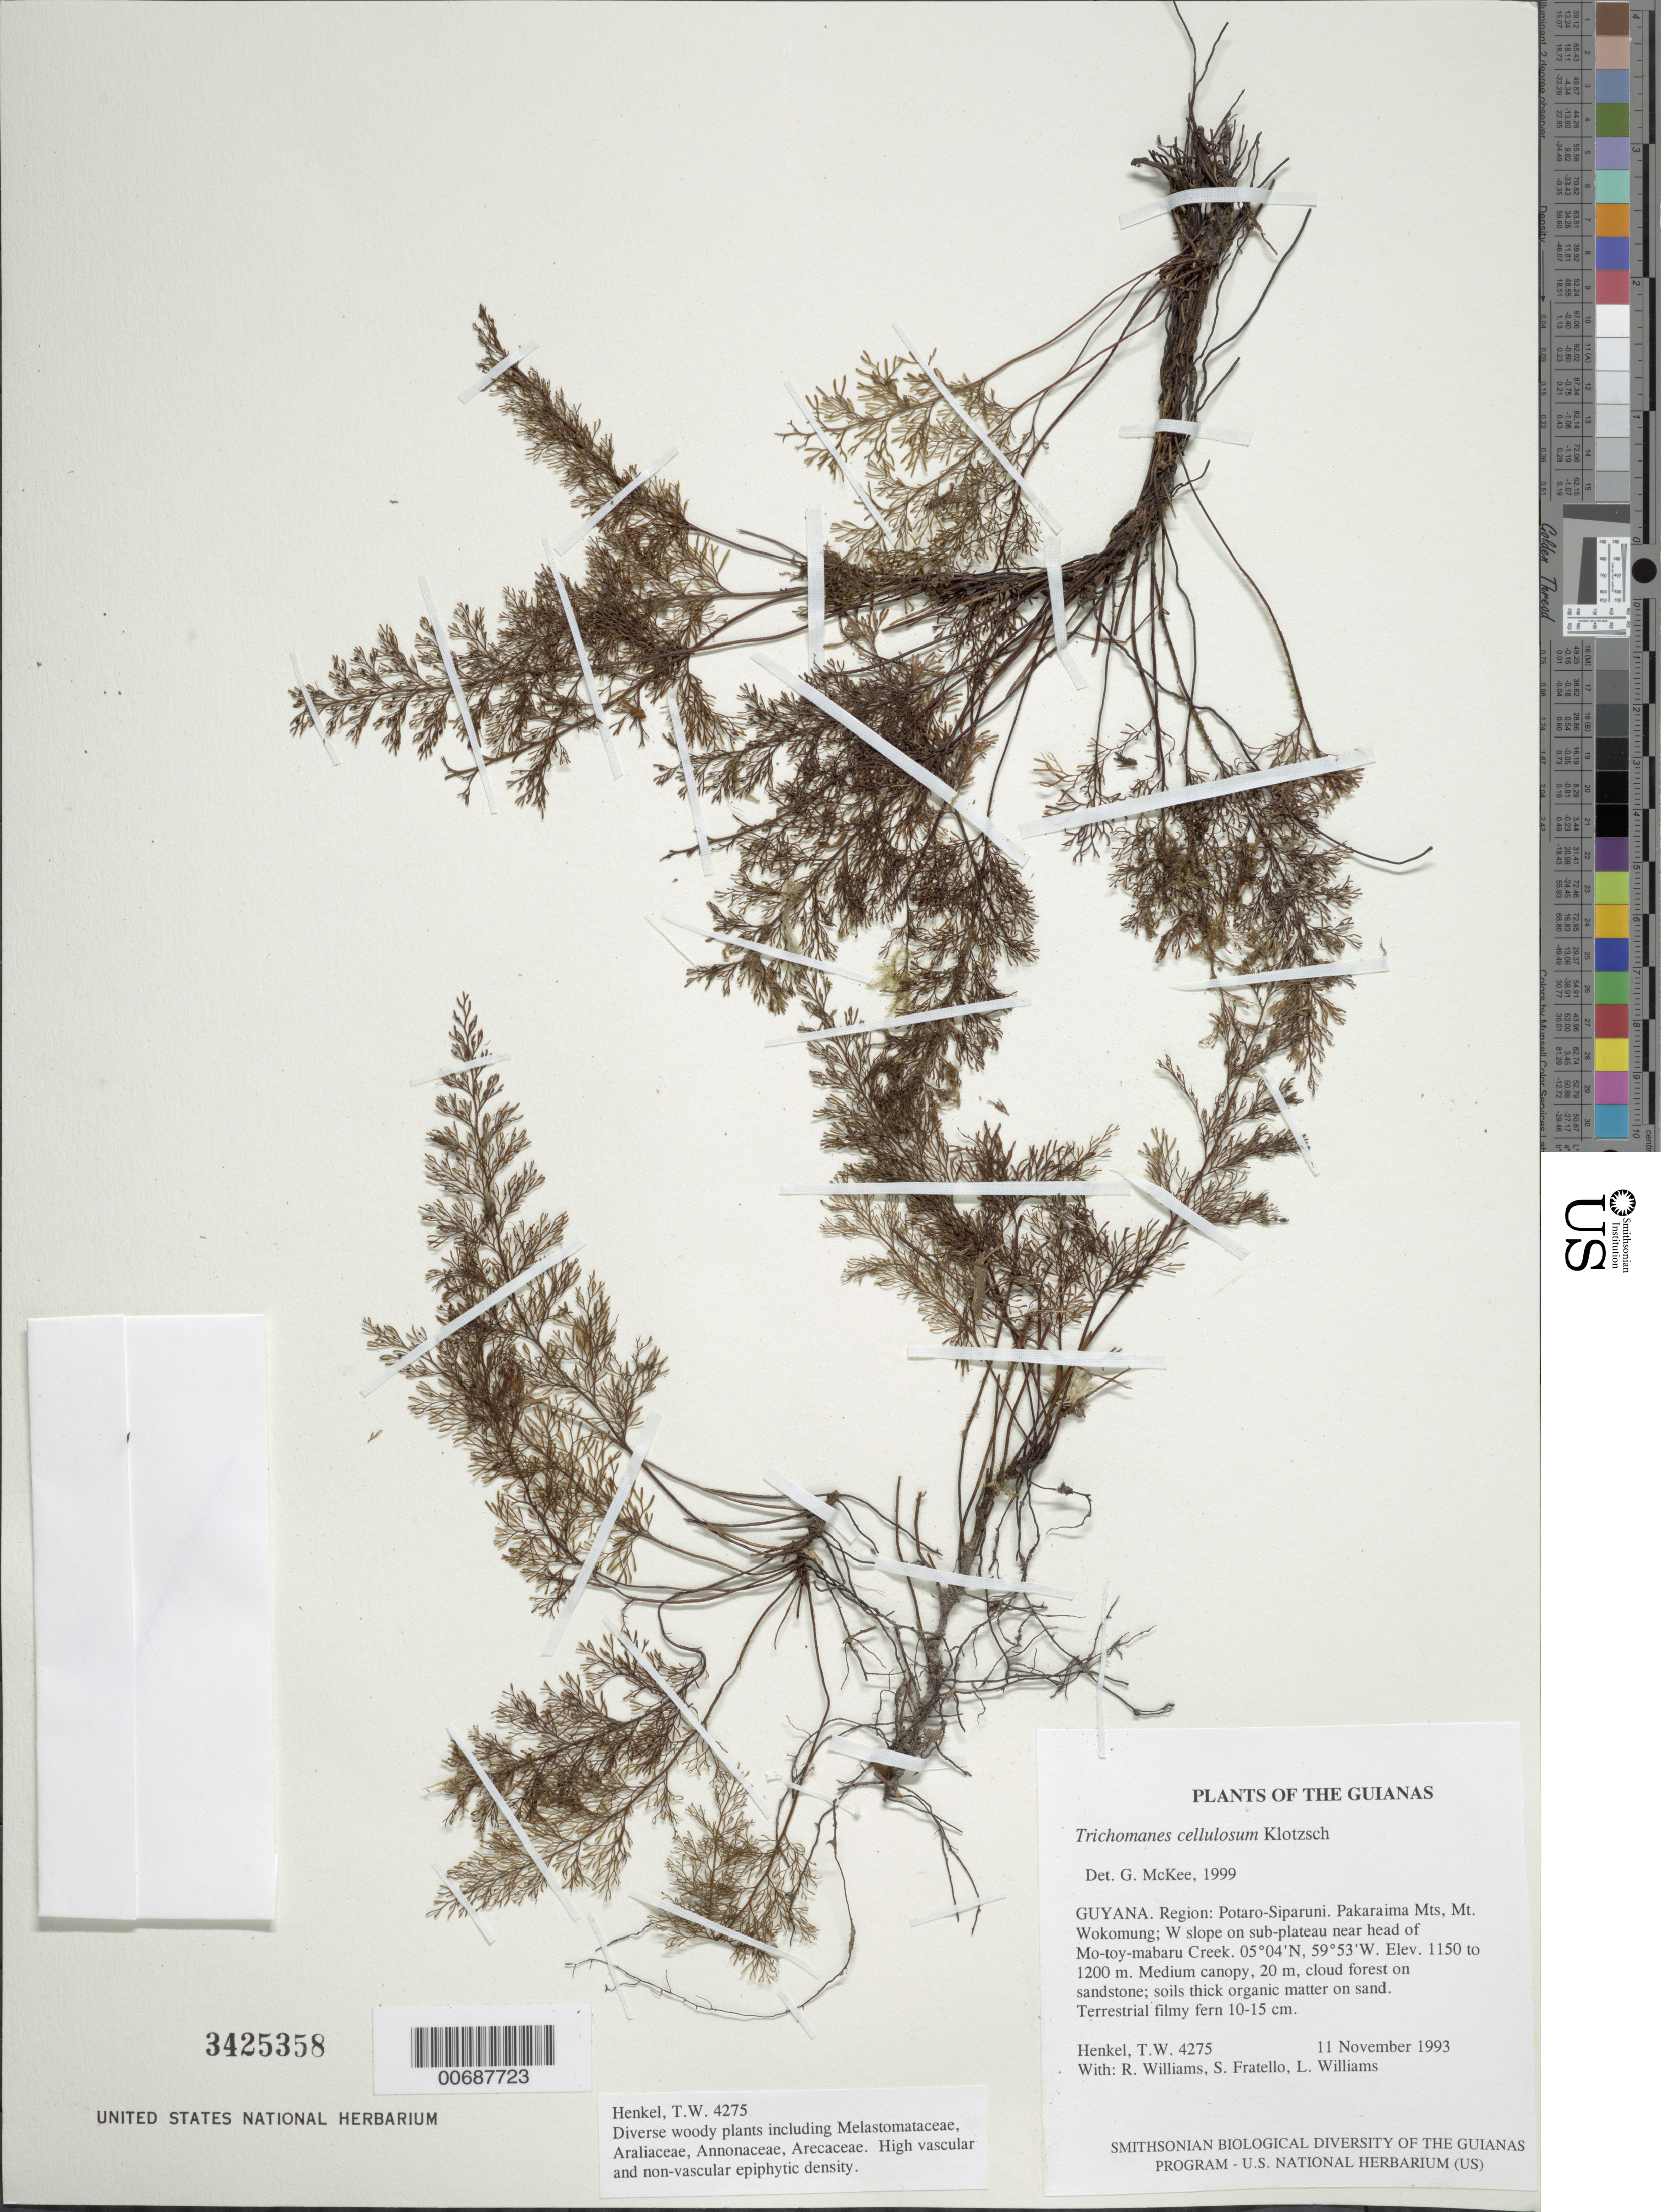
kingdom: Plantae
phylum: Tracheophyta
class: Polypodiopsida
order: Hymenophyllales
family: Hymenophyllaceae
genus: Abrodictyum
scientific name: Abrodictyum cellulosum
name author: (Klotzsch) Ebihara & Dubuisson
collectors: T. Henkel, R. Williams, S. Fratello & L. Williams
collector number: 4275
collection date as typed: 11 November 1993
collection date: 1993-11-11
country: Guyana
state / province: Potaro-Siparuni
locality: Pakaraima Mts, Mt. Wokomung; W slope on sub-plateau near head of Mo-toy-mabaru Creek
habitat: Medium canopy, 20 m, cloud forest on sandstone; soils thick organic matter on sand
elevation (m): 1150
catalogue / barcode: US 3425358